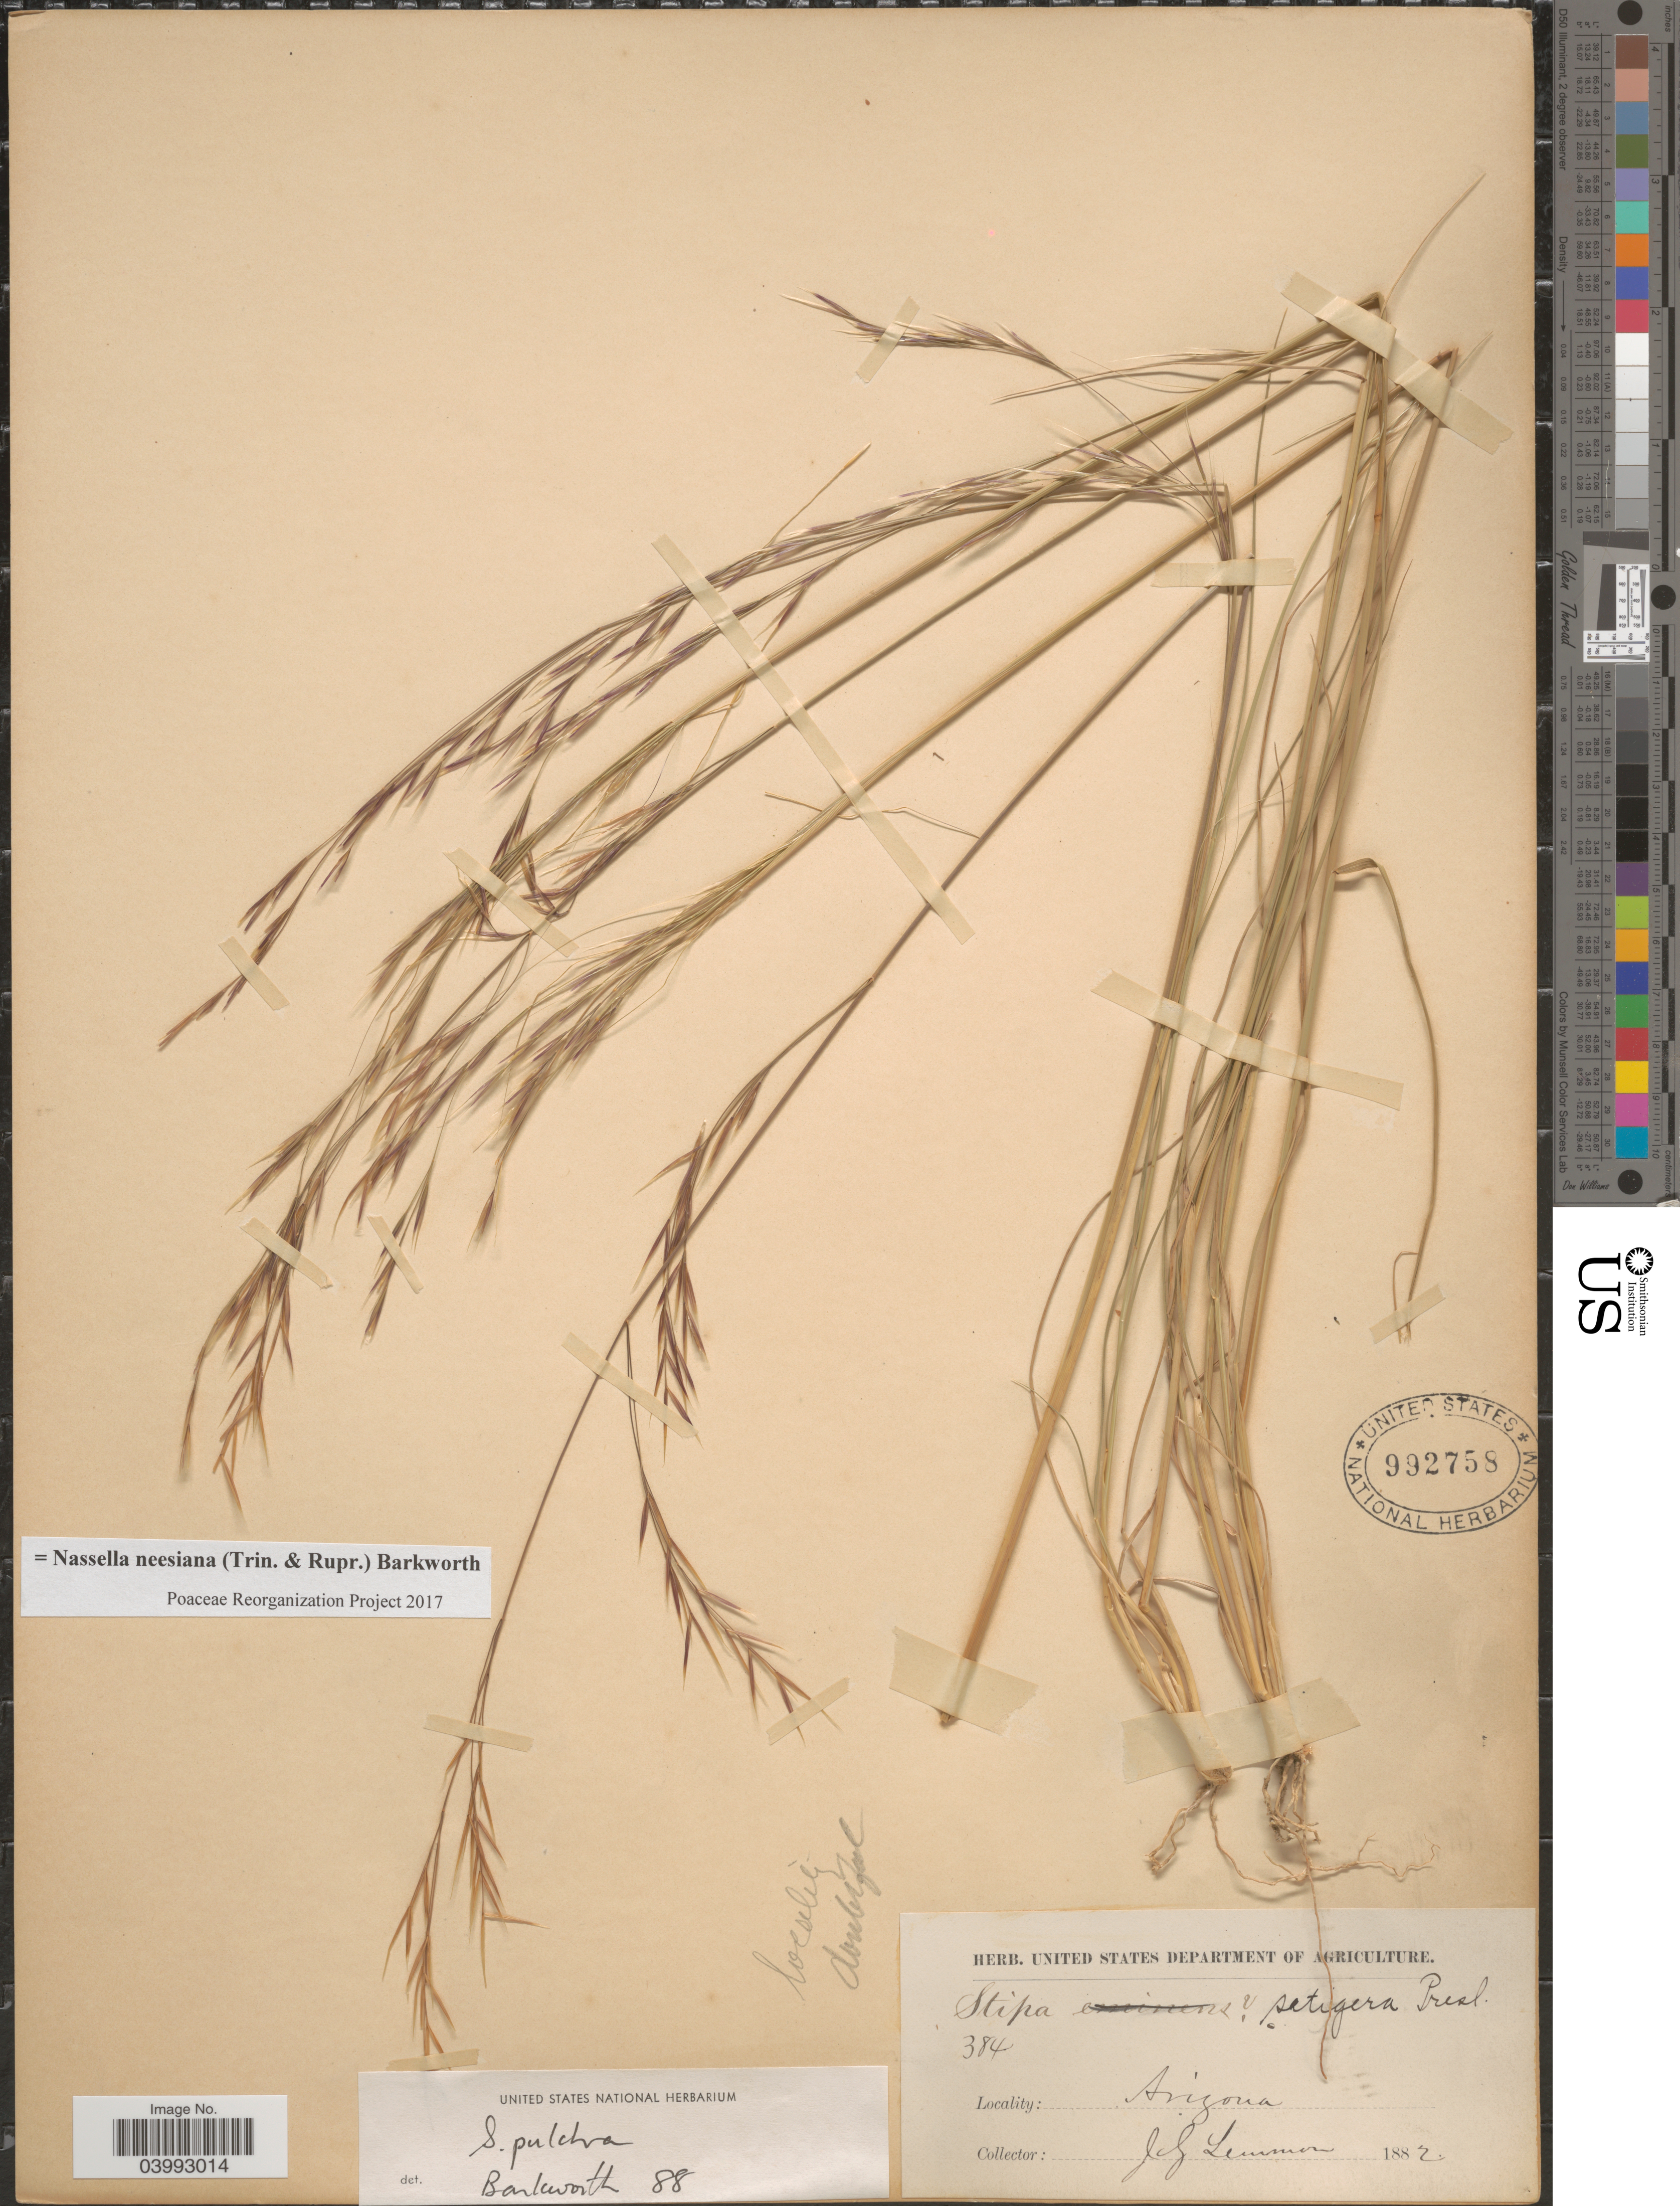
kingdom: Plantae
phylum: Tracheophyta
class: Liliopsida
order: Poales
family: Poaceae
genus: Nassella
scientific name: Nassella neesiana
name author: (Trin. & Rupr.) Barkworth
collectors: J. Lemmon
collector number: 384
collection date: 1882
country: United States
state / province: Arizona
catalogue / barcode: US 992758